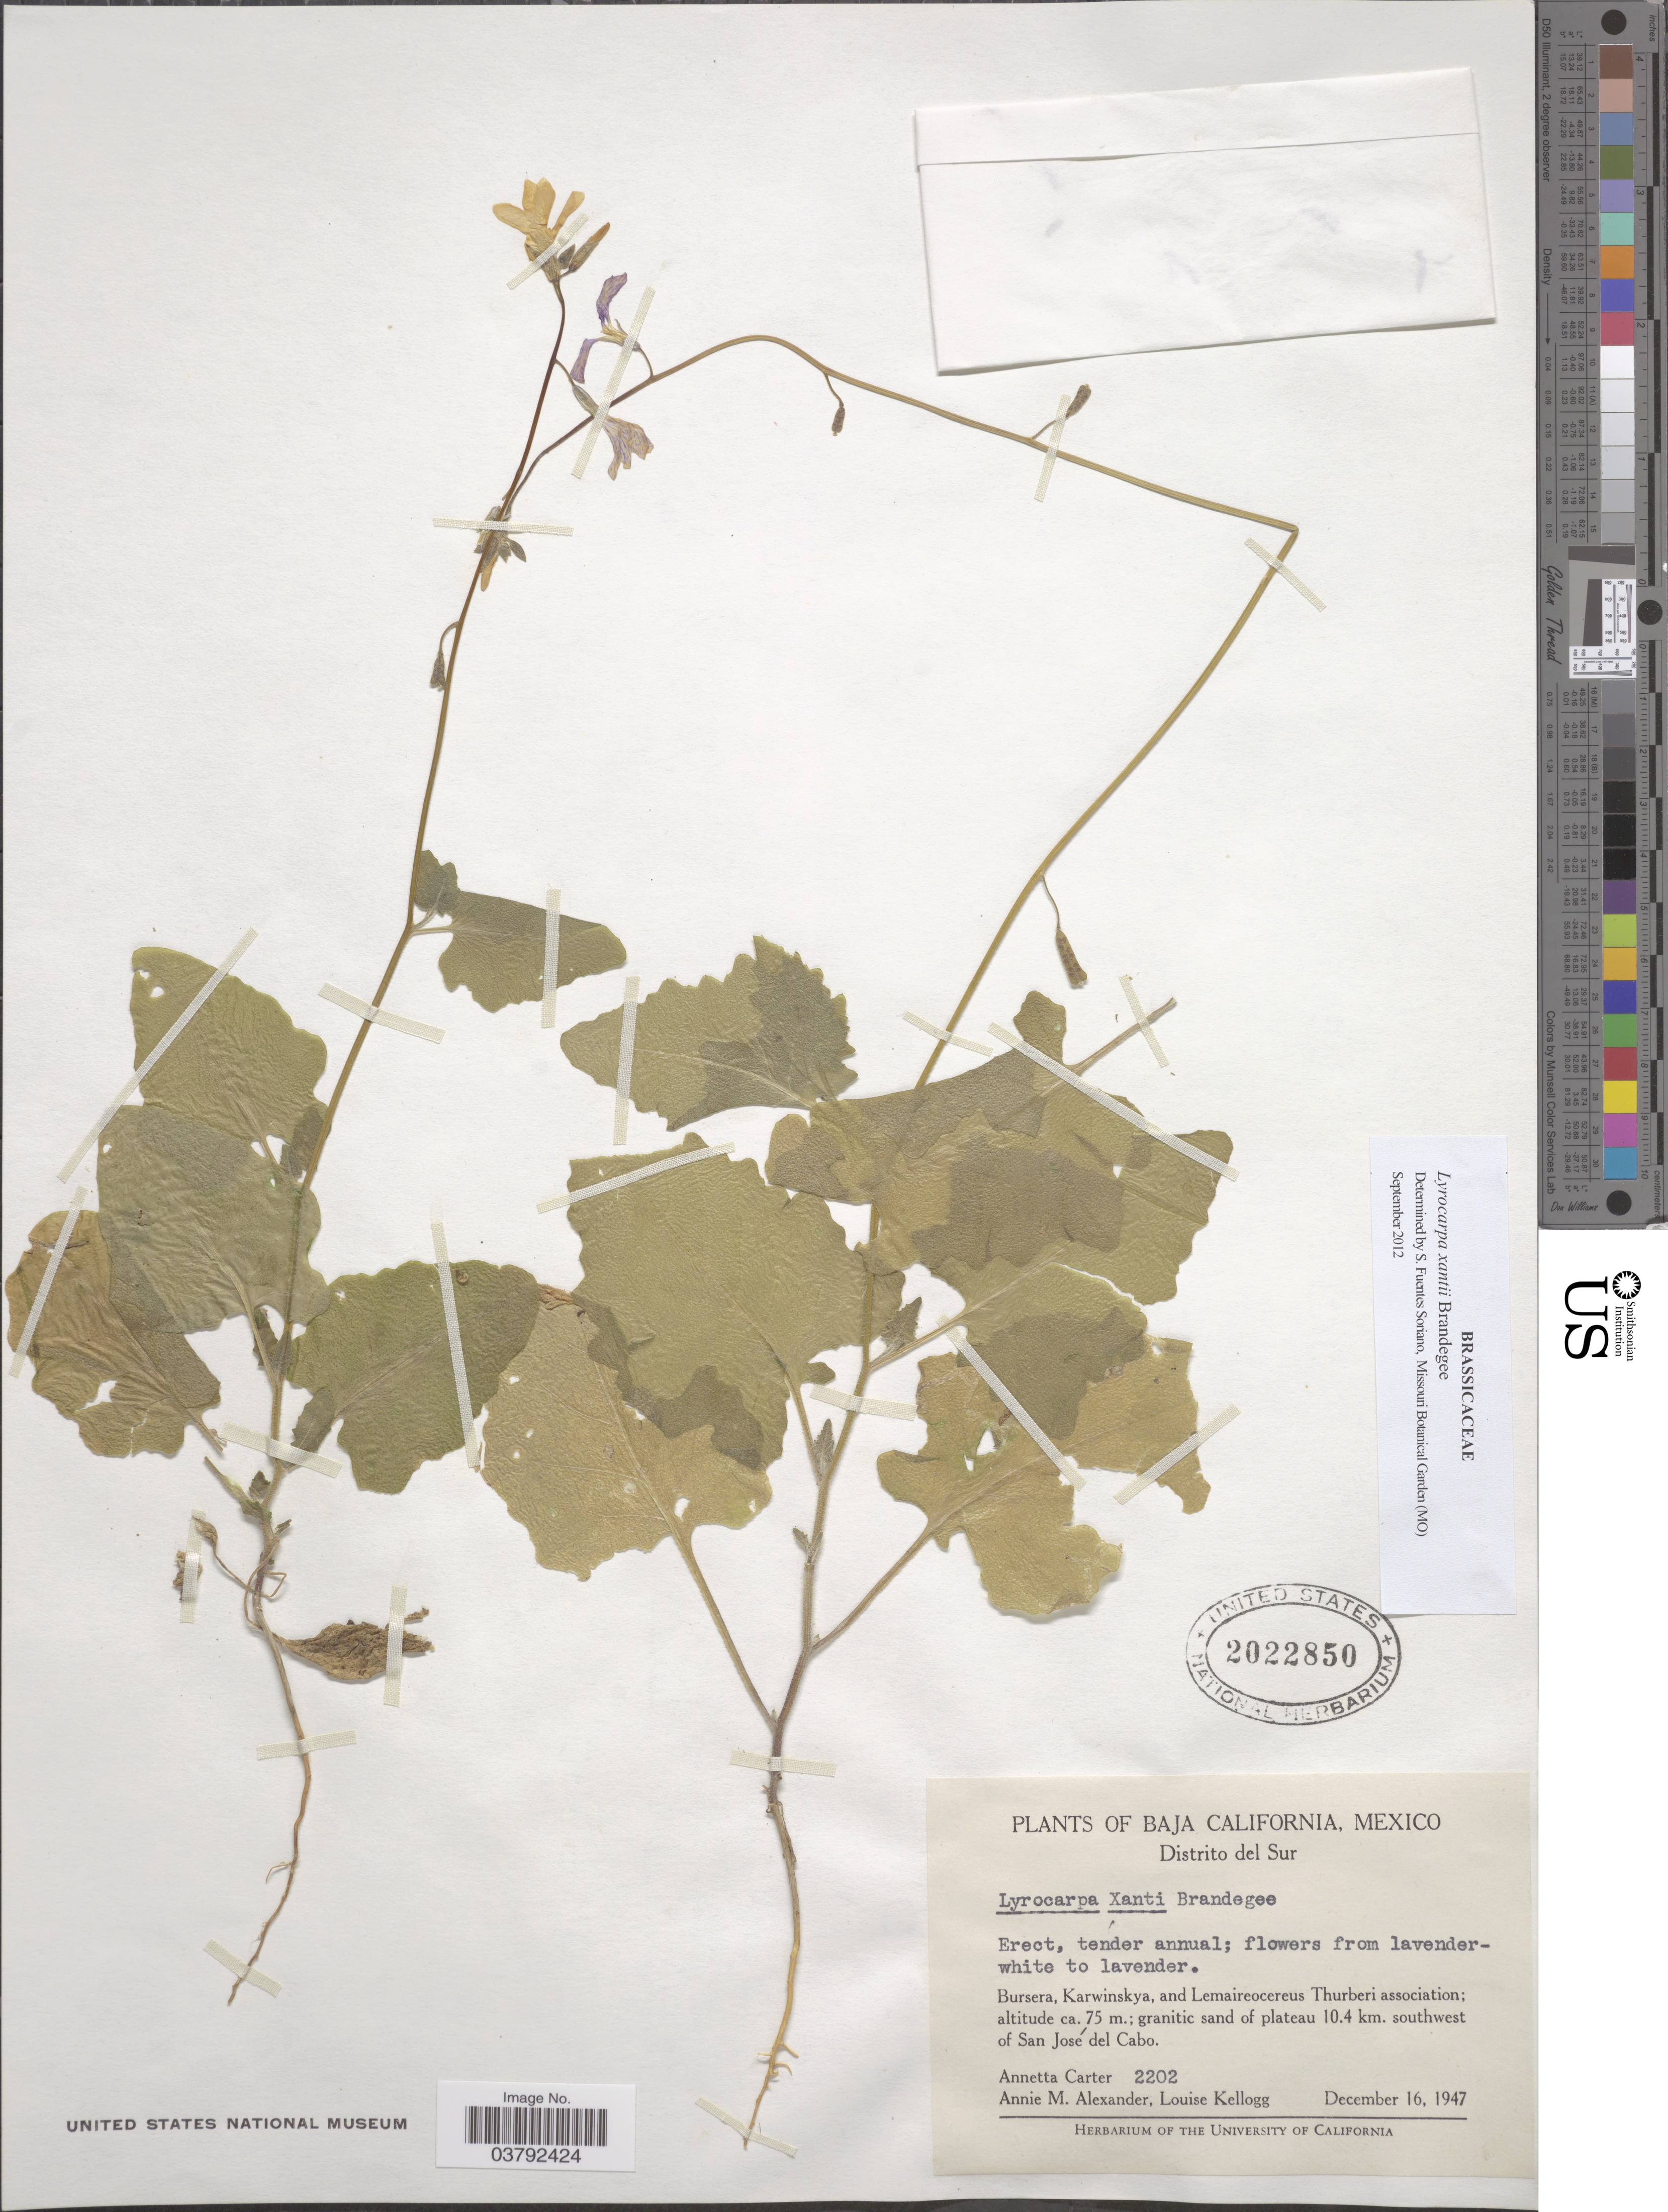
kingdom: Plantae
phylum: Tracheophyta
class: Magnoliopsida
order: Brassicales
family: Brassicaceae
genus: Lyrocarpa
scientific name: Lyrocarpa xantii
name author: Brandegee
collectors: A. Carter, A. M. Alexander & L. Kellogg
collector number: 2202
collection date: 1947-12-16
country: Mexico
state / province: Baja California Sur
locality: Distrito del Sur. Granitic sand of plateau 10.4 km. southwest of San José del Cabo.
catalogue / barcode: US 2022850